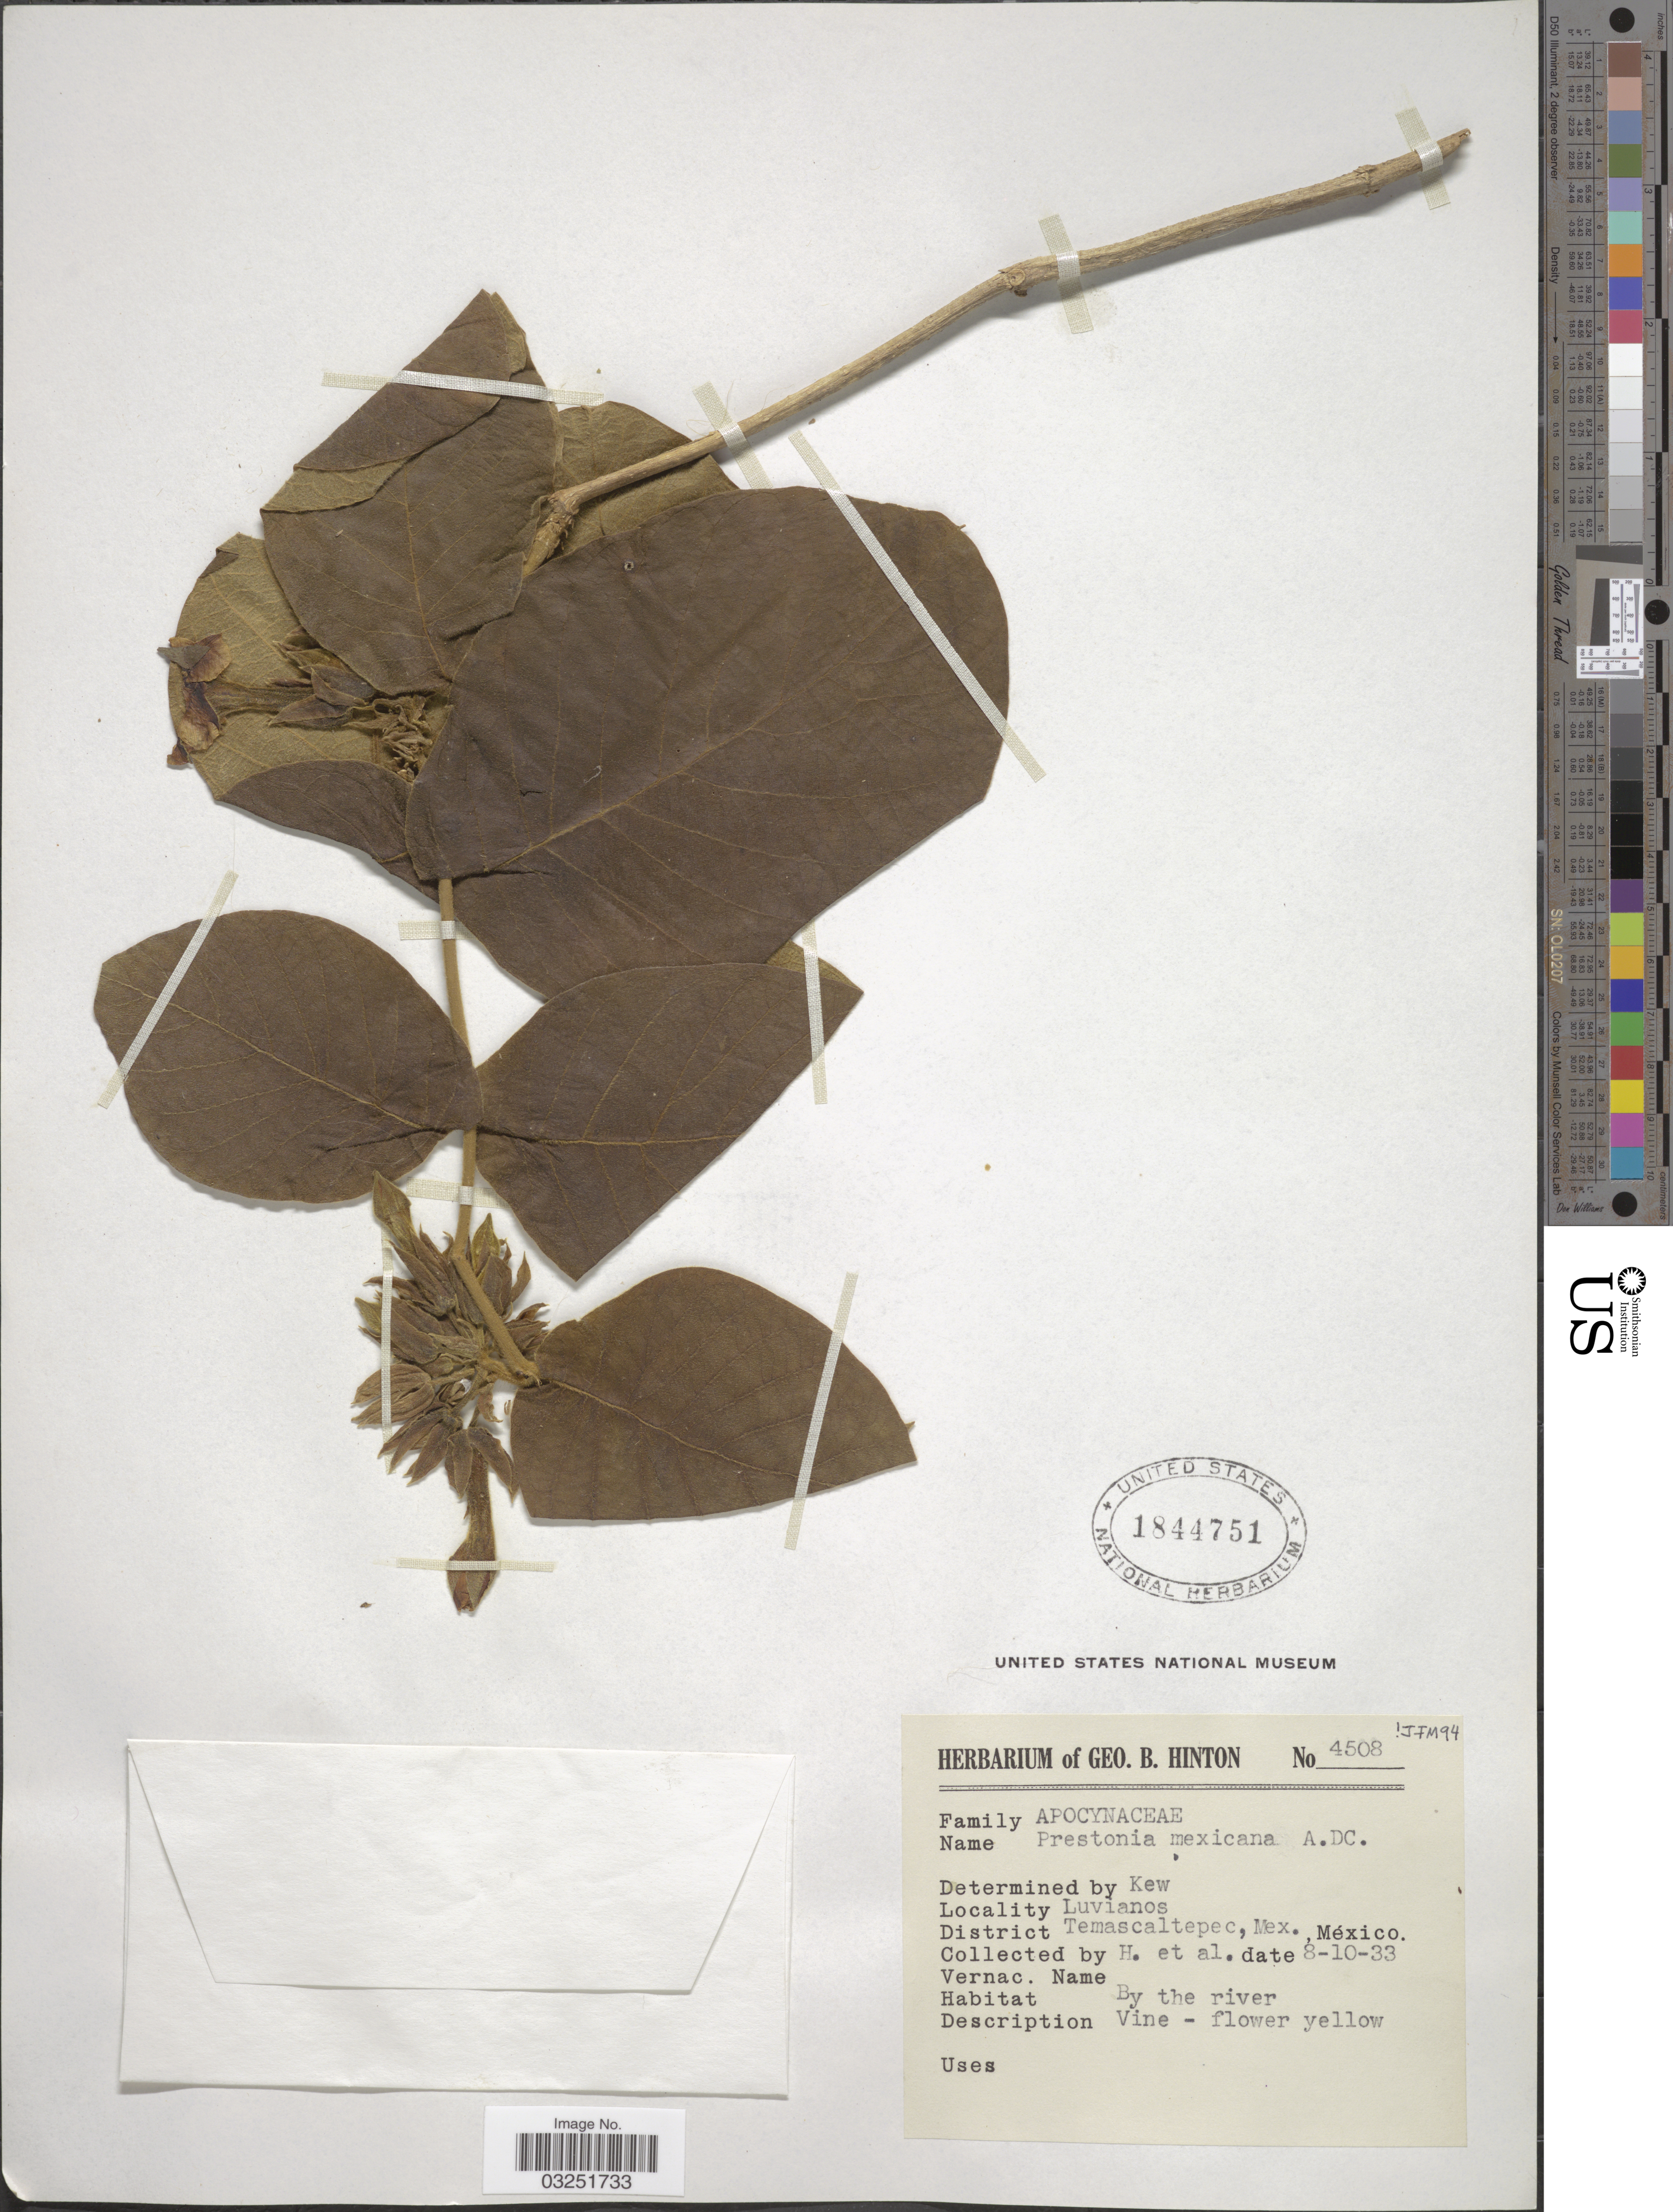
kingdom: Plantae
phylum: Tracheophyta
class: Magnoliopsida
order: Gentianales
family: Apocynaceae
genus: Prestonia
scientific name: Prestonia mexicana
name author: DC.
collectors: G. B. Hinton & et al.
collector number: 4508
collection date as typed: Transcribed d/m/y: 8/10/33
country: Mexico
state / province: México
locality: Luvianos, District Temascaltepec, Mex., México.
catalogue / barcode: US 1844751